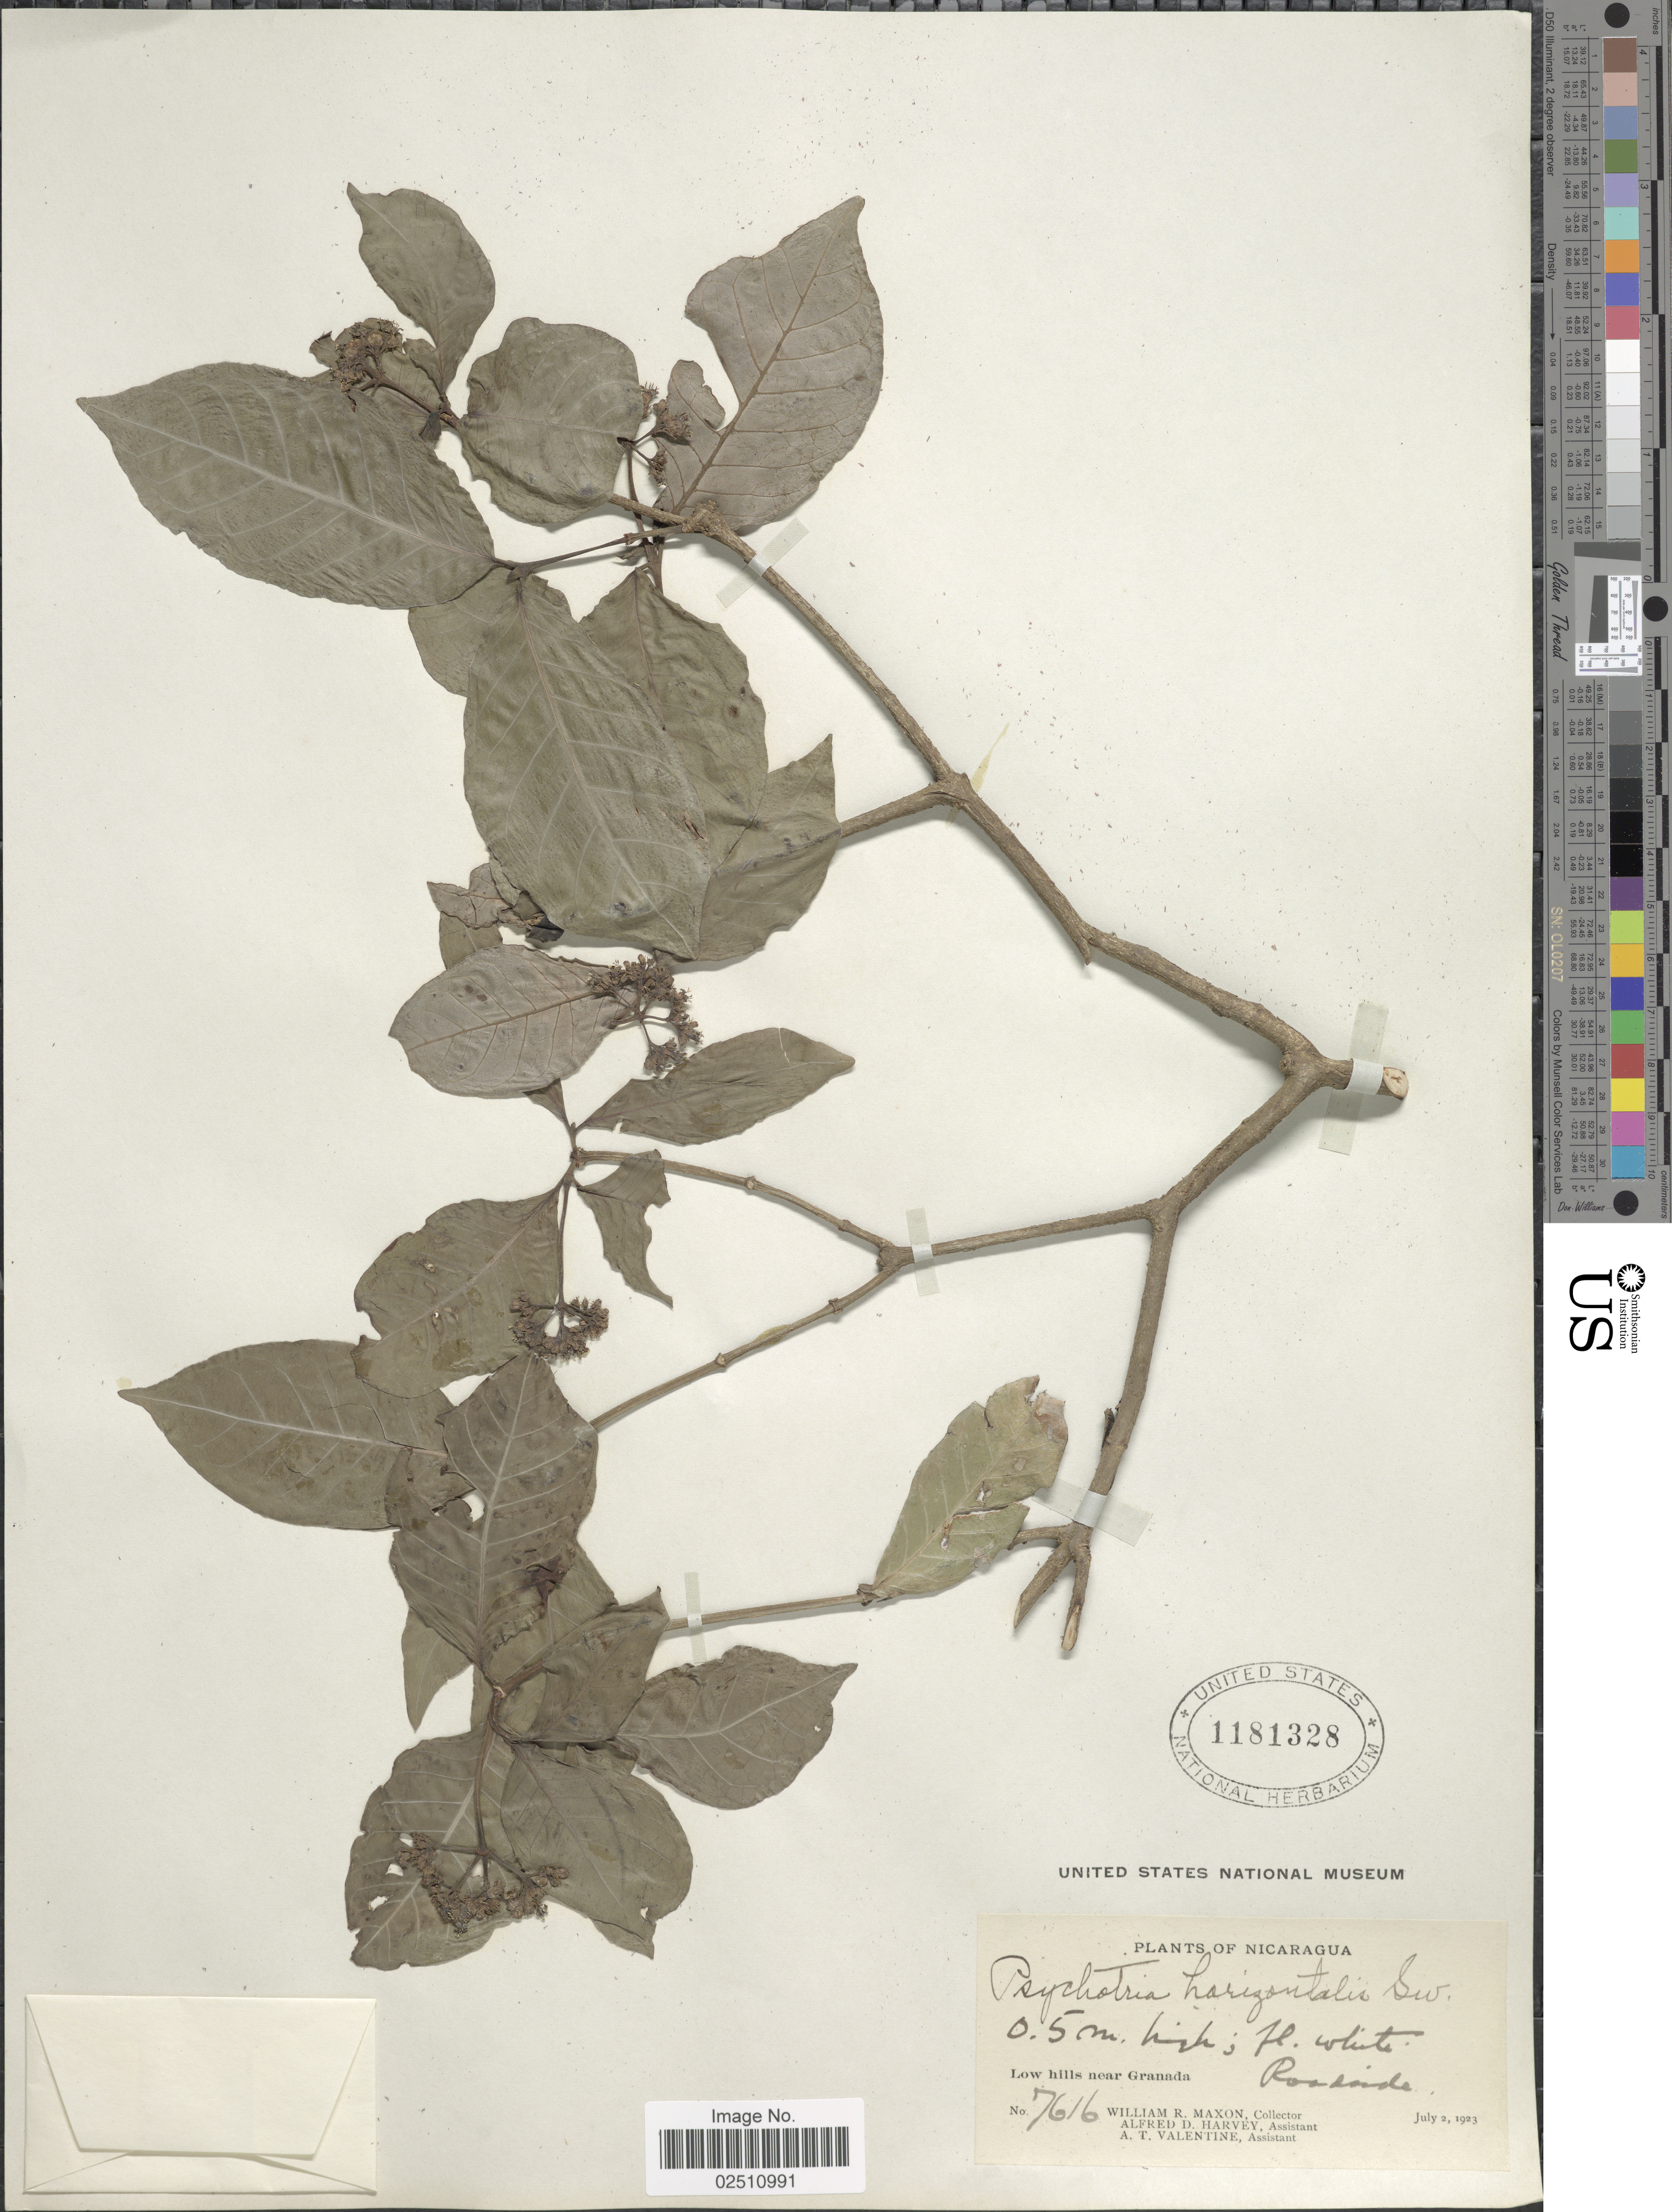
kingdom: Plantae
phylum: Tracheophyta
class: Magnoliopsida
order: Gentianales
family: Rubiaceae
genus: Psychotria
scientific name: Psychotria horizontalis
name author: Sw.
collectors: W. R. Maxon, A. D. Harvey & A. Valentine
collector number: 7616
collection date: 1923-07-02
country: Nicaragua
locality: Low hills near Granada, roadside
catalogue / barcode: US 1181328